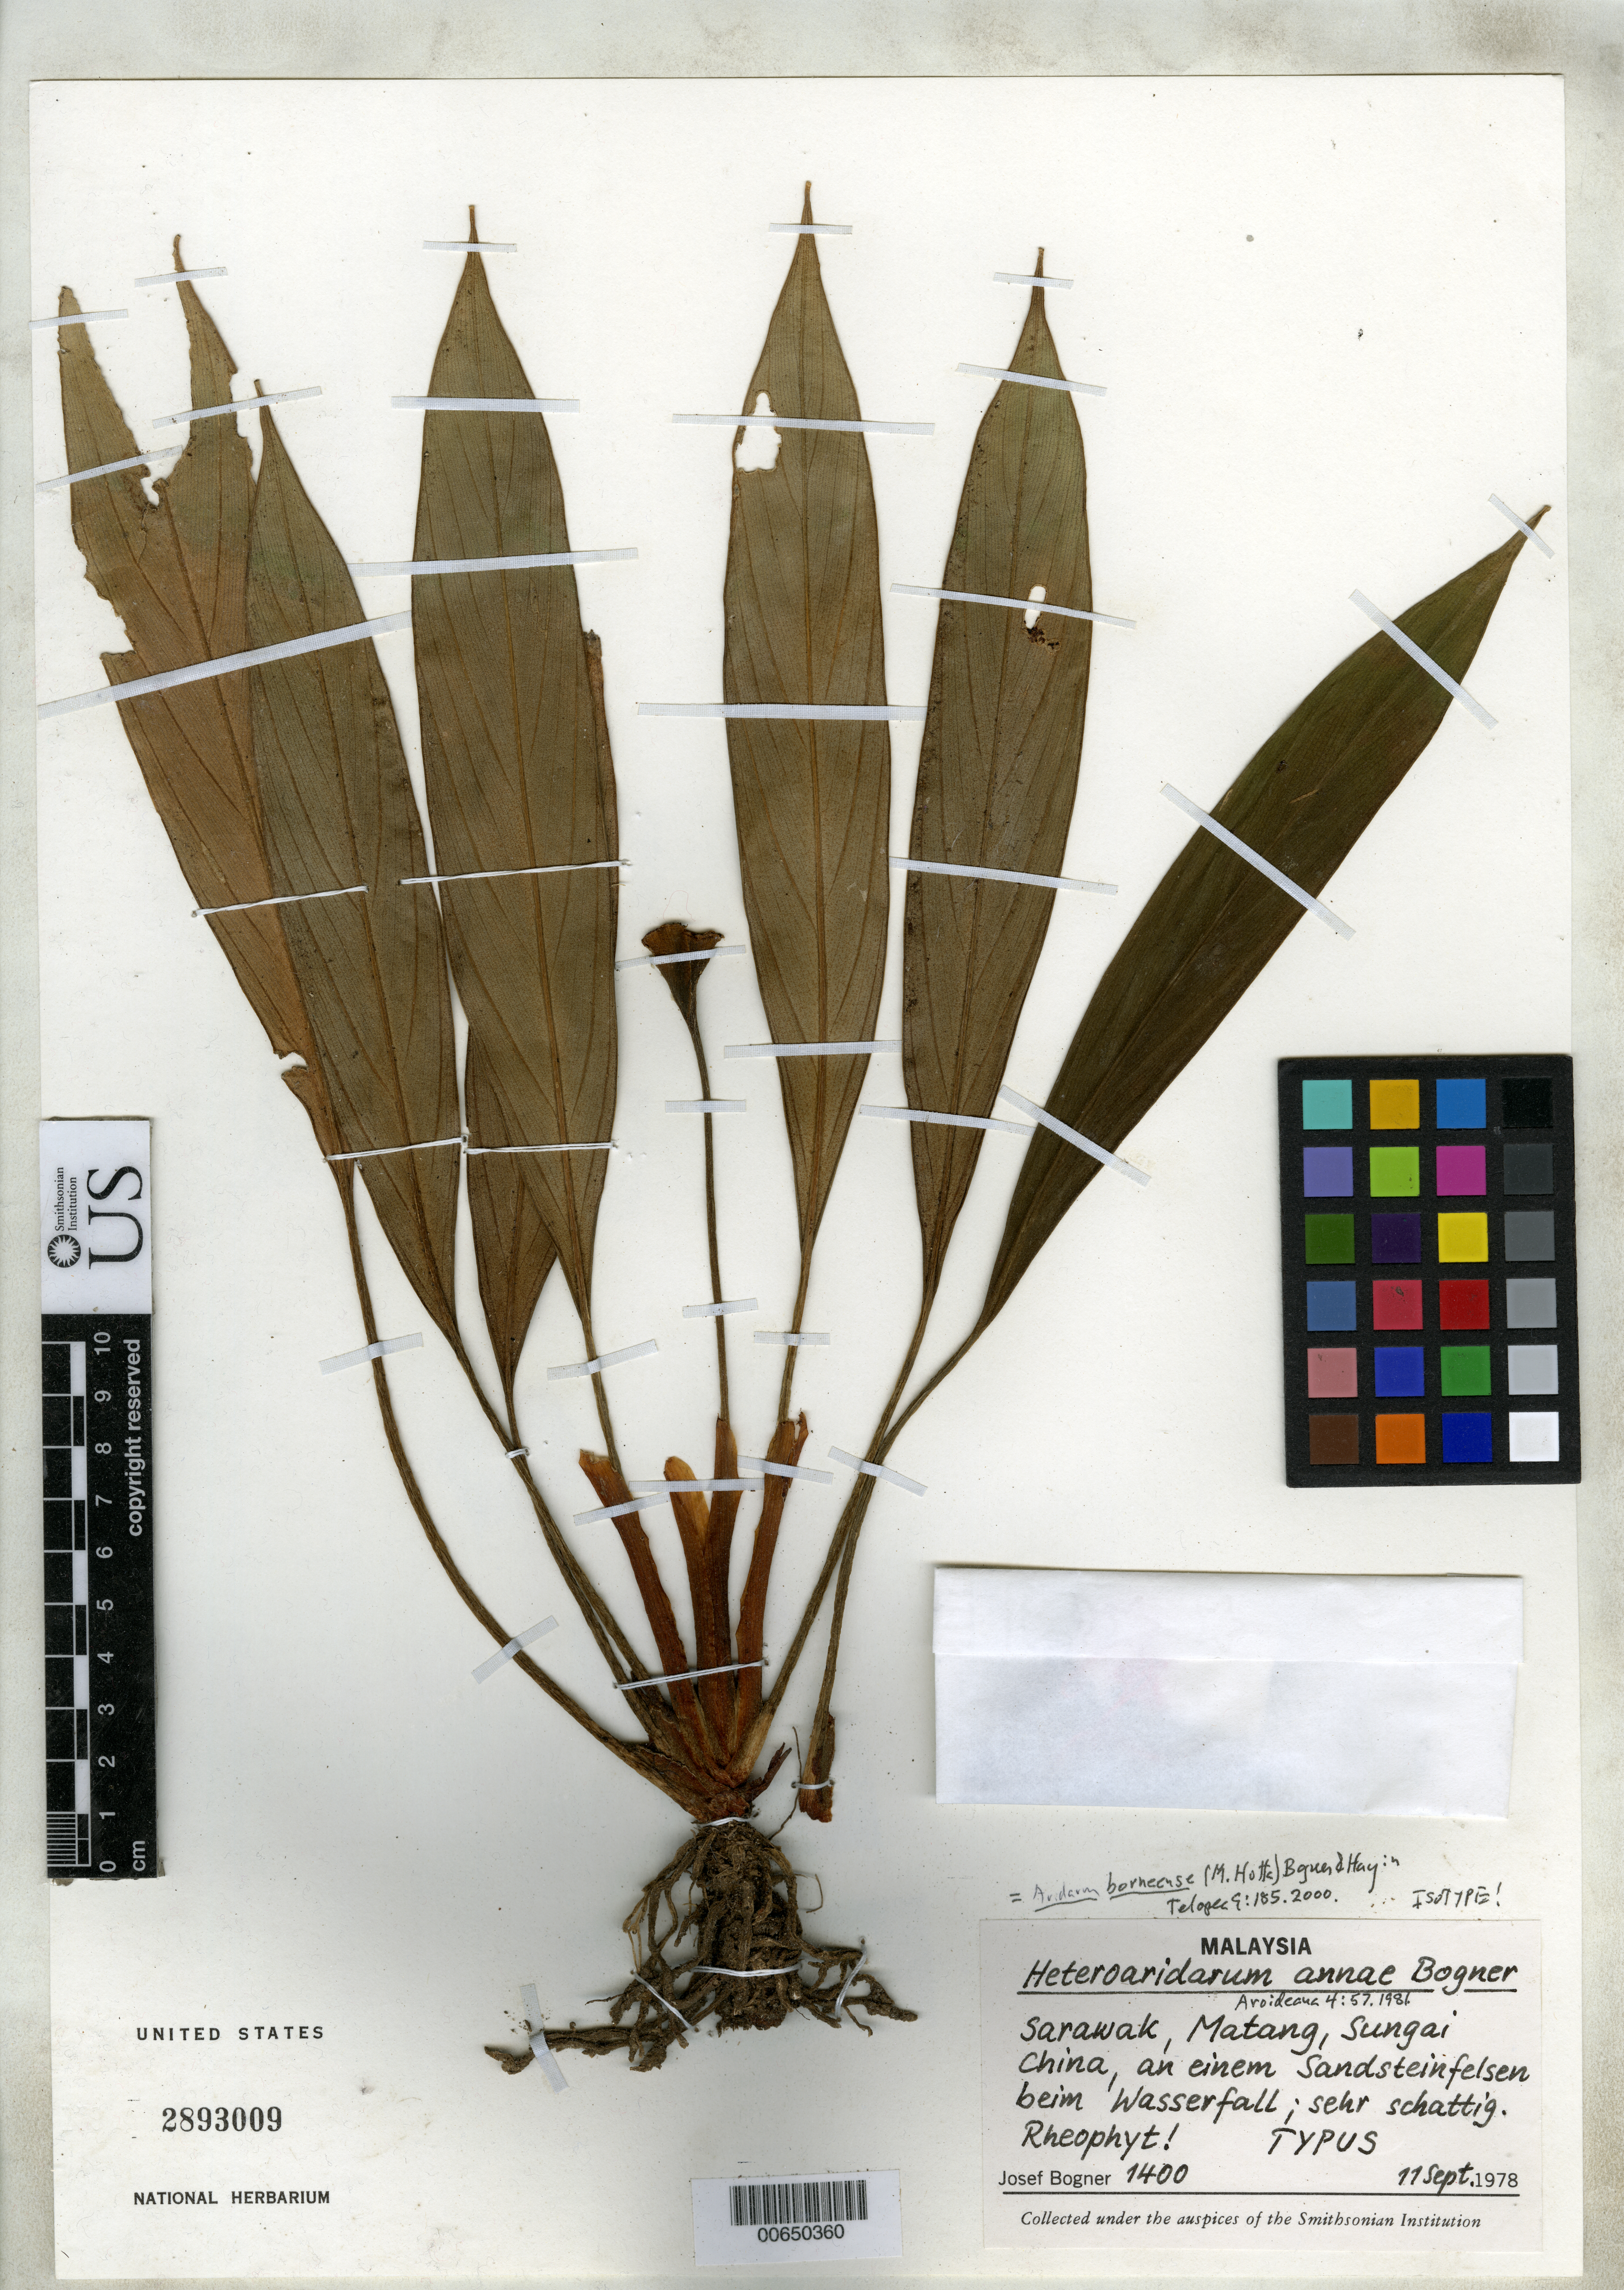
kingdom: Plantae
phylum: Tracheophyta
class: Liliopsida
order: Alismatales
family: Araceae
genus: Aridarum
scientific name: Aridarum annae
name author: Bogner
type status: Isotype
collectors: J. Bogner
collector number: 1400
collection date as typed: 11 Sep 1978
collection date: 1978-09-11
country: Malaysia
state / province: Sarawak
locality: Matang, Sungai China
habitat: An einem Sandsteinfelsen beim Wasserfall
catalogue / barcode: US 2893009